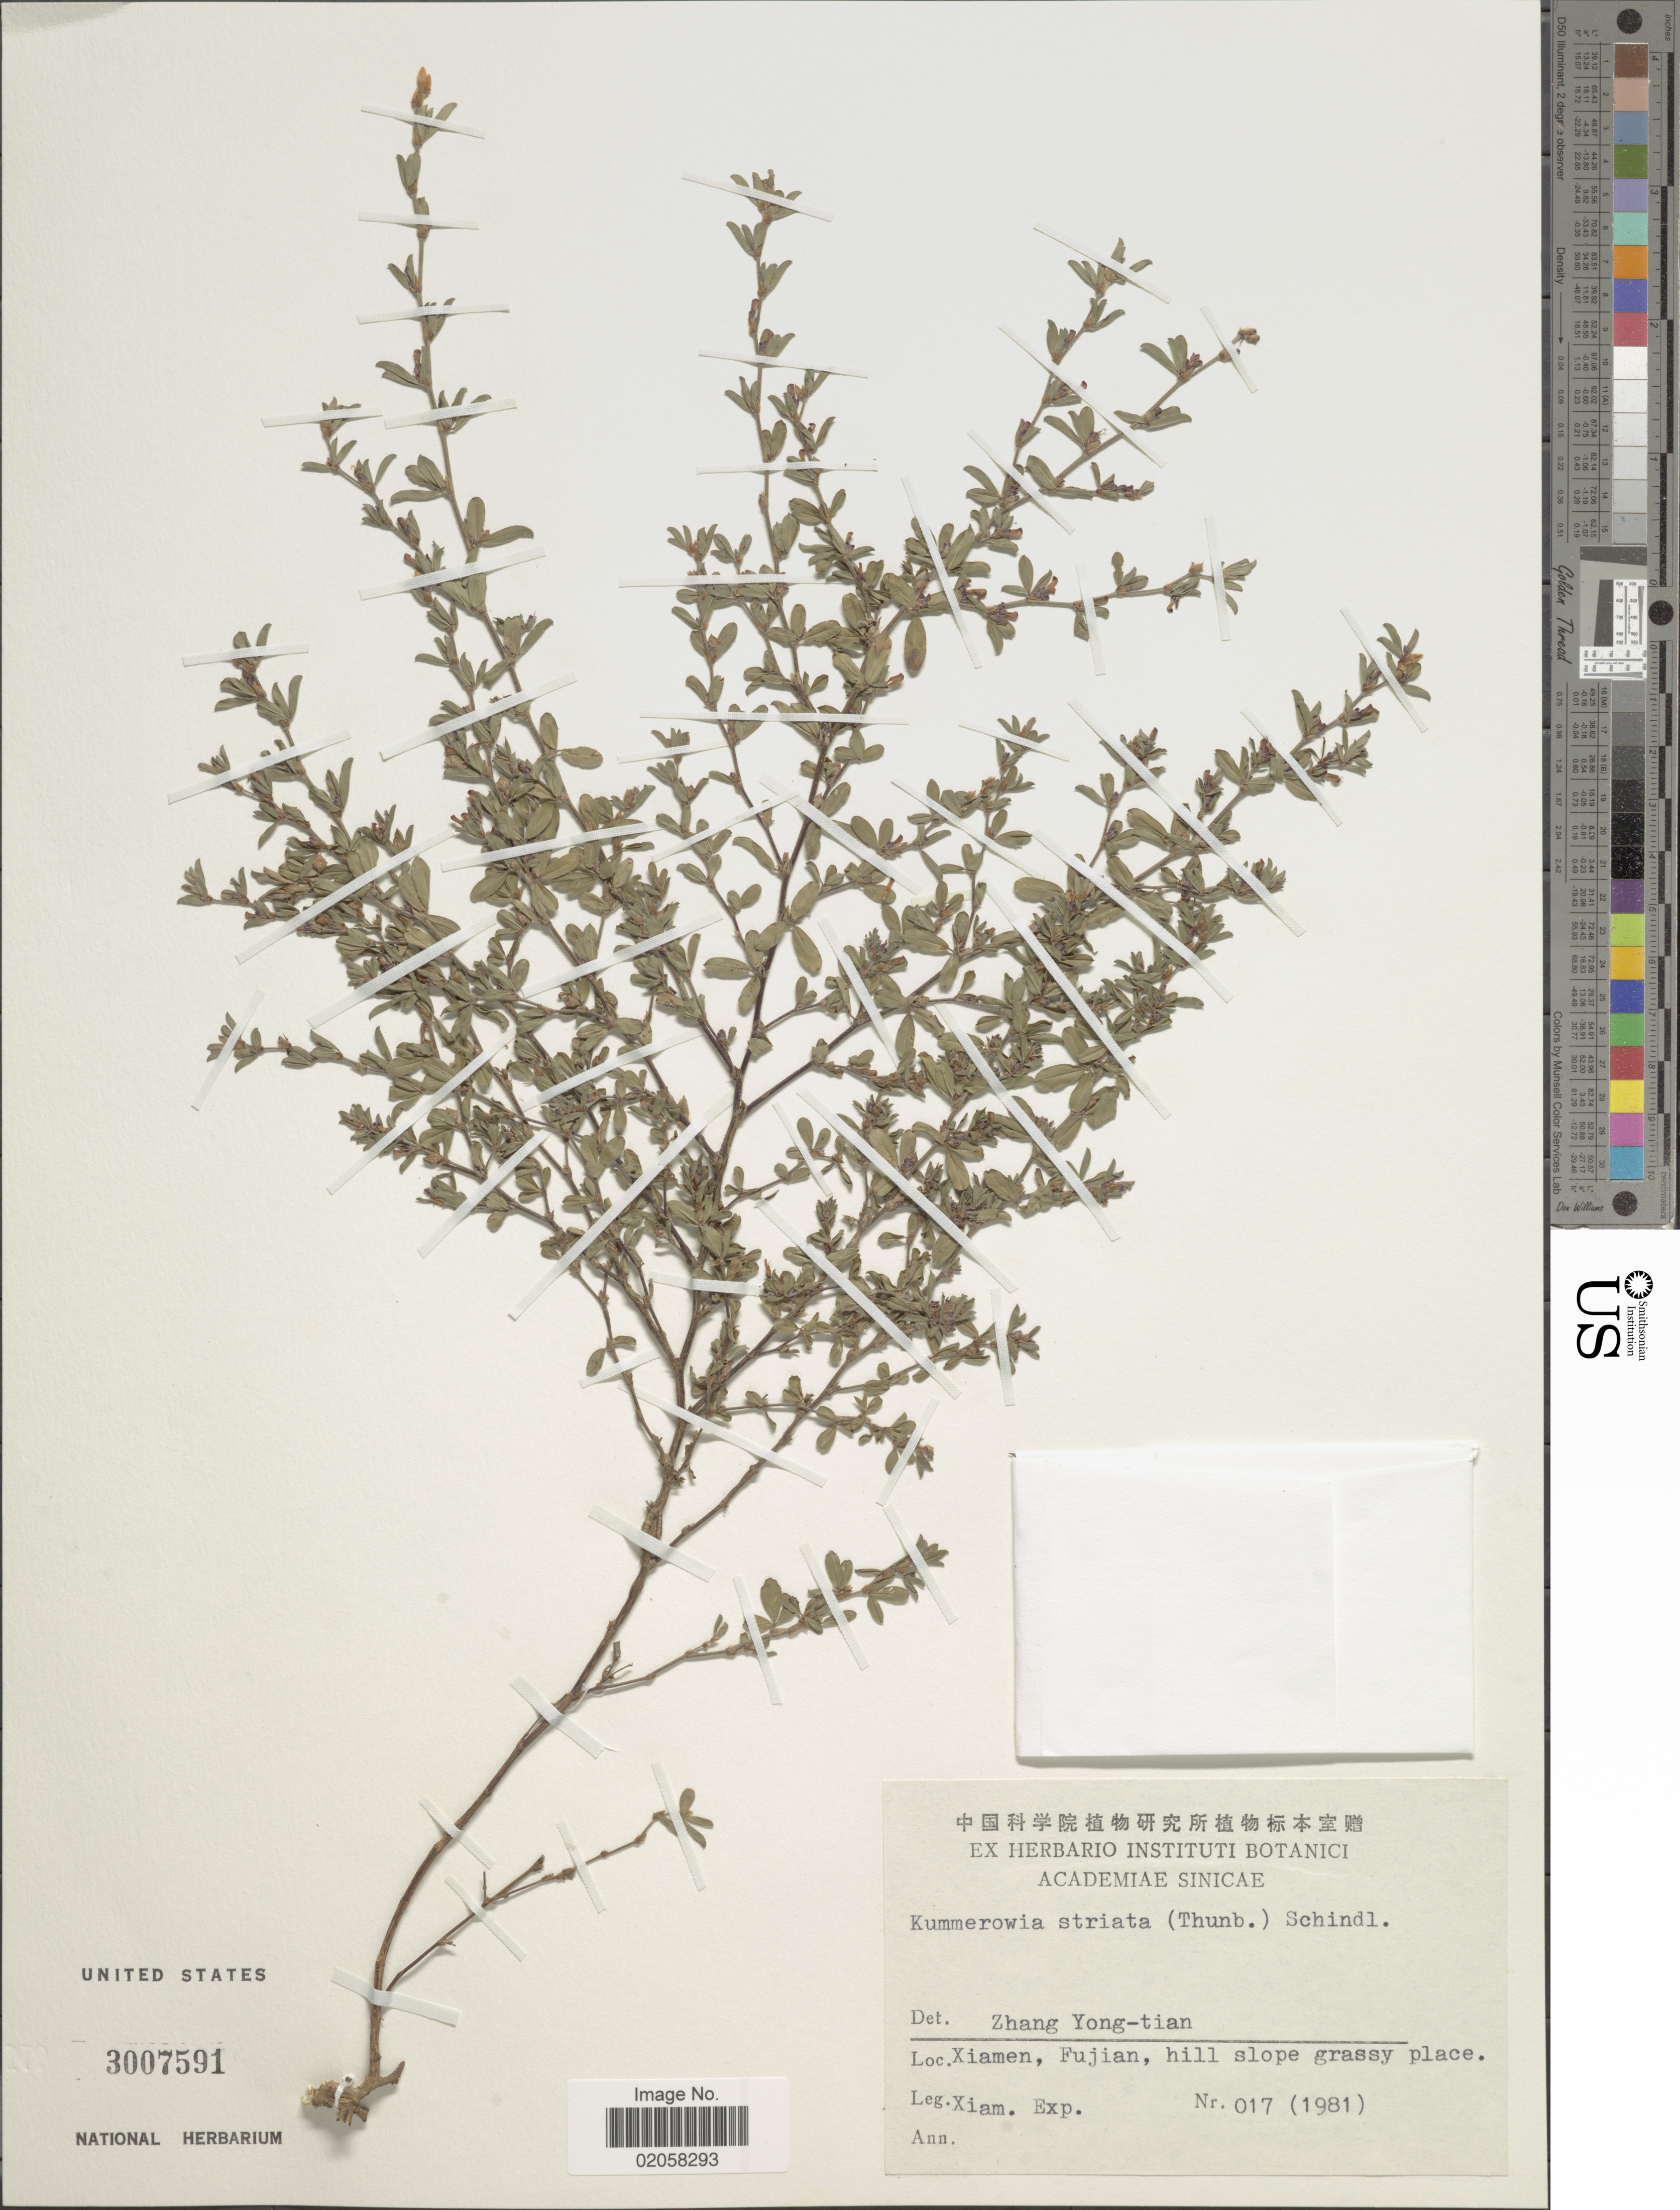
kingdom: Plantae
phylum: Tracheophyta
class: Magnoliopsida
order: Fabales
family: Fabaceae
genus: Kummerowia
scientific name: Kummerowia striata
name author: (Thunb.) Schindl.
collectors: Xiamen Expedition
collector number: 017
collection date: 1981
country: China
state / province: Fujian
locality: Xiamen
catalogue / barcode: US 3007591